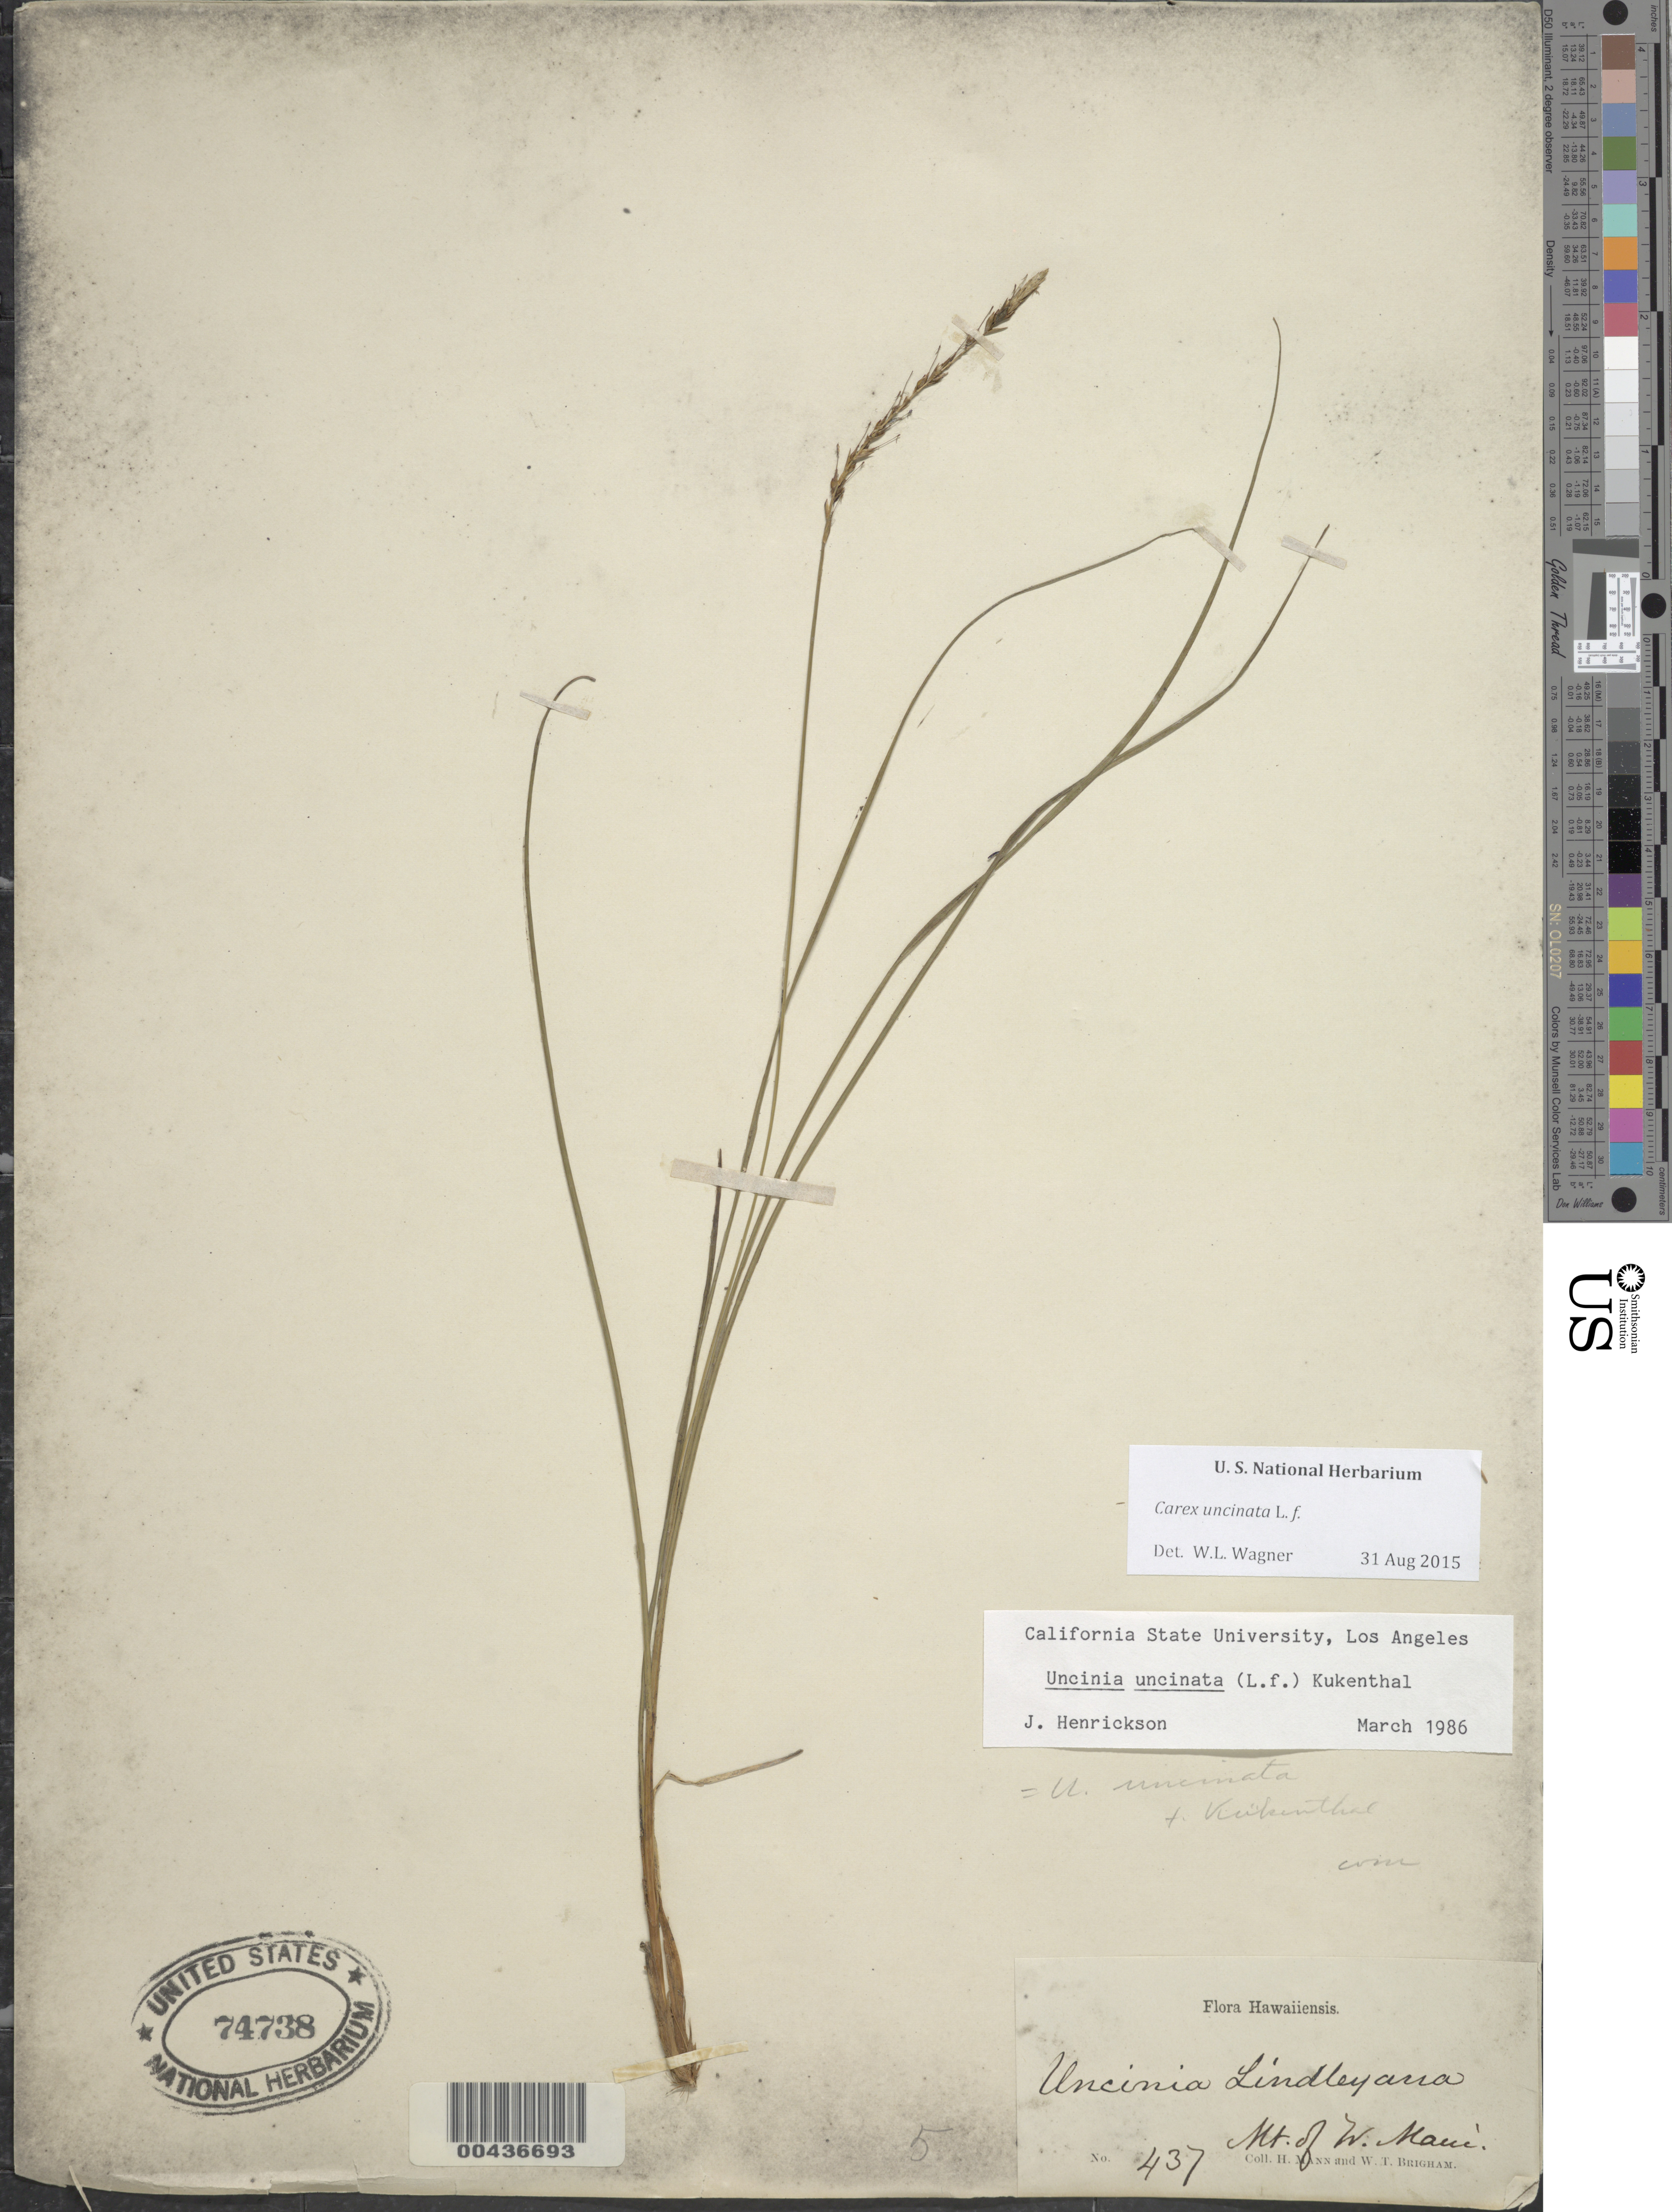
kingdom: Plantae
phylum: Tracheophyta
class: Liliopsida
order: Poales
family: Cyperaceae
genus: Carex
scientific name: Carex uncinata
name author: L. f.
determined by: Wagner, W. L., (BOT), Smithsonian Institution - National Museum of Natural History (UNITED STATES)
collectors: H. Mann & W. T. Brigham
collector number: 437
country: United States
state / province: Hawaii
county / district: Maui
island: Maui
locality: Mt. of W Maui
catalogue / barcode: US 74738